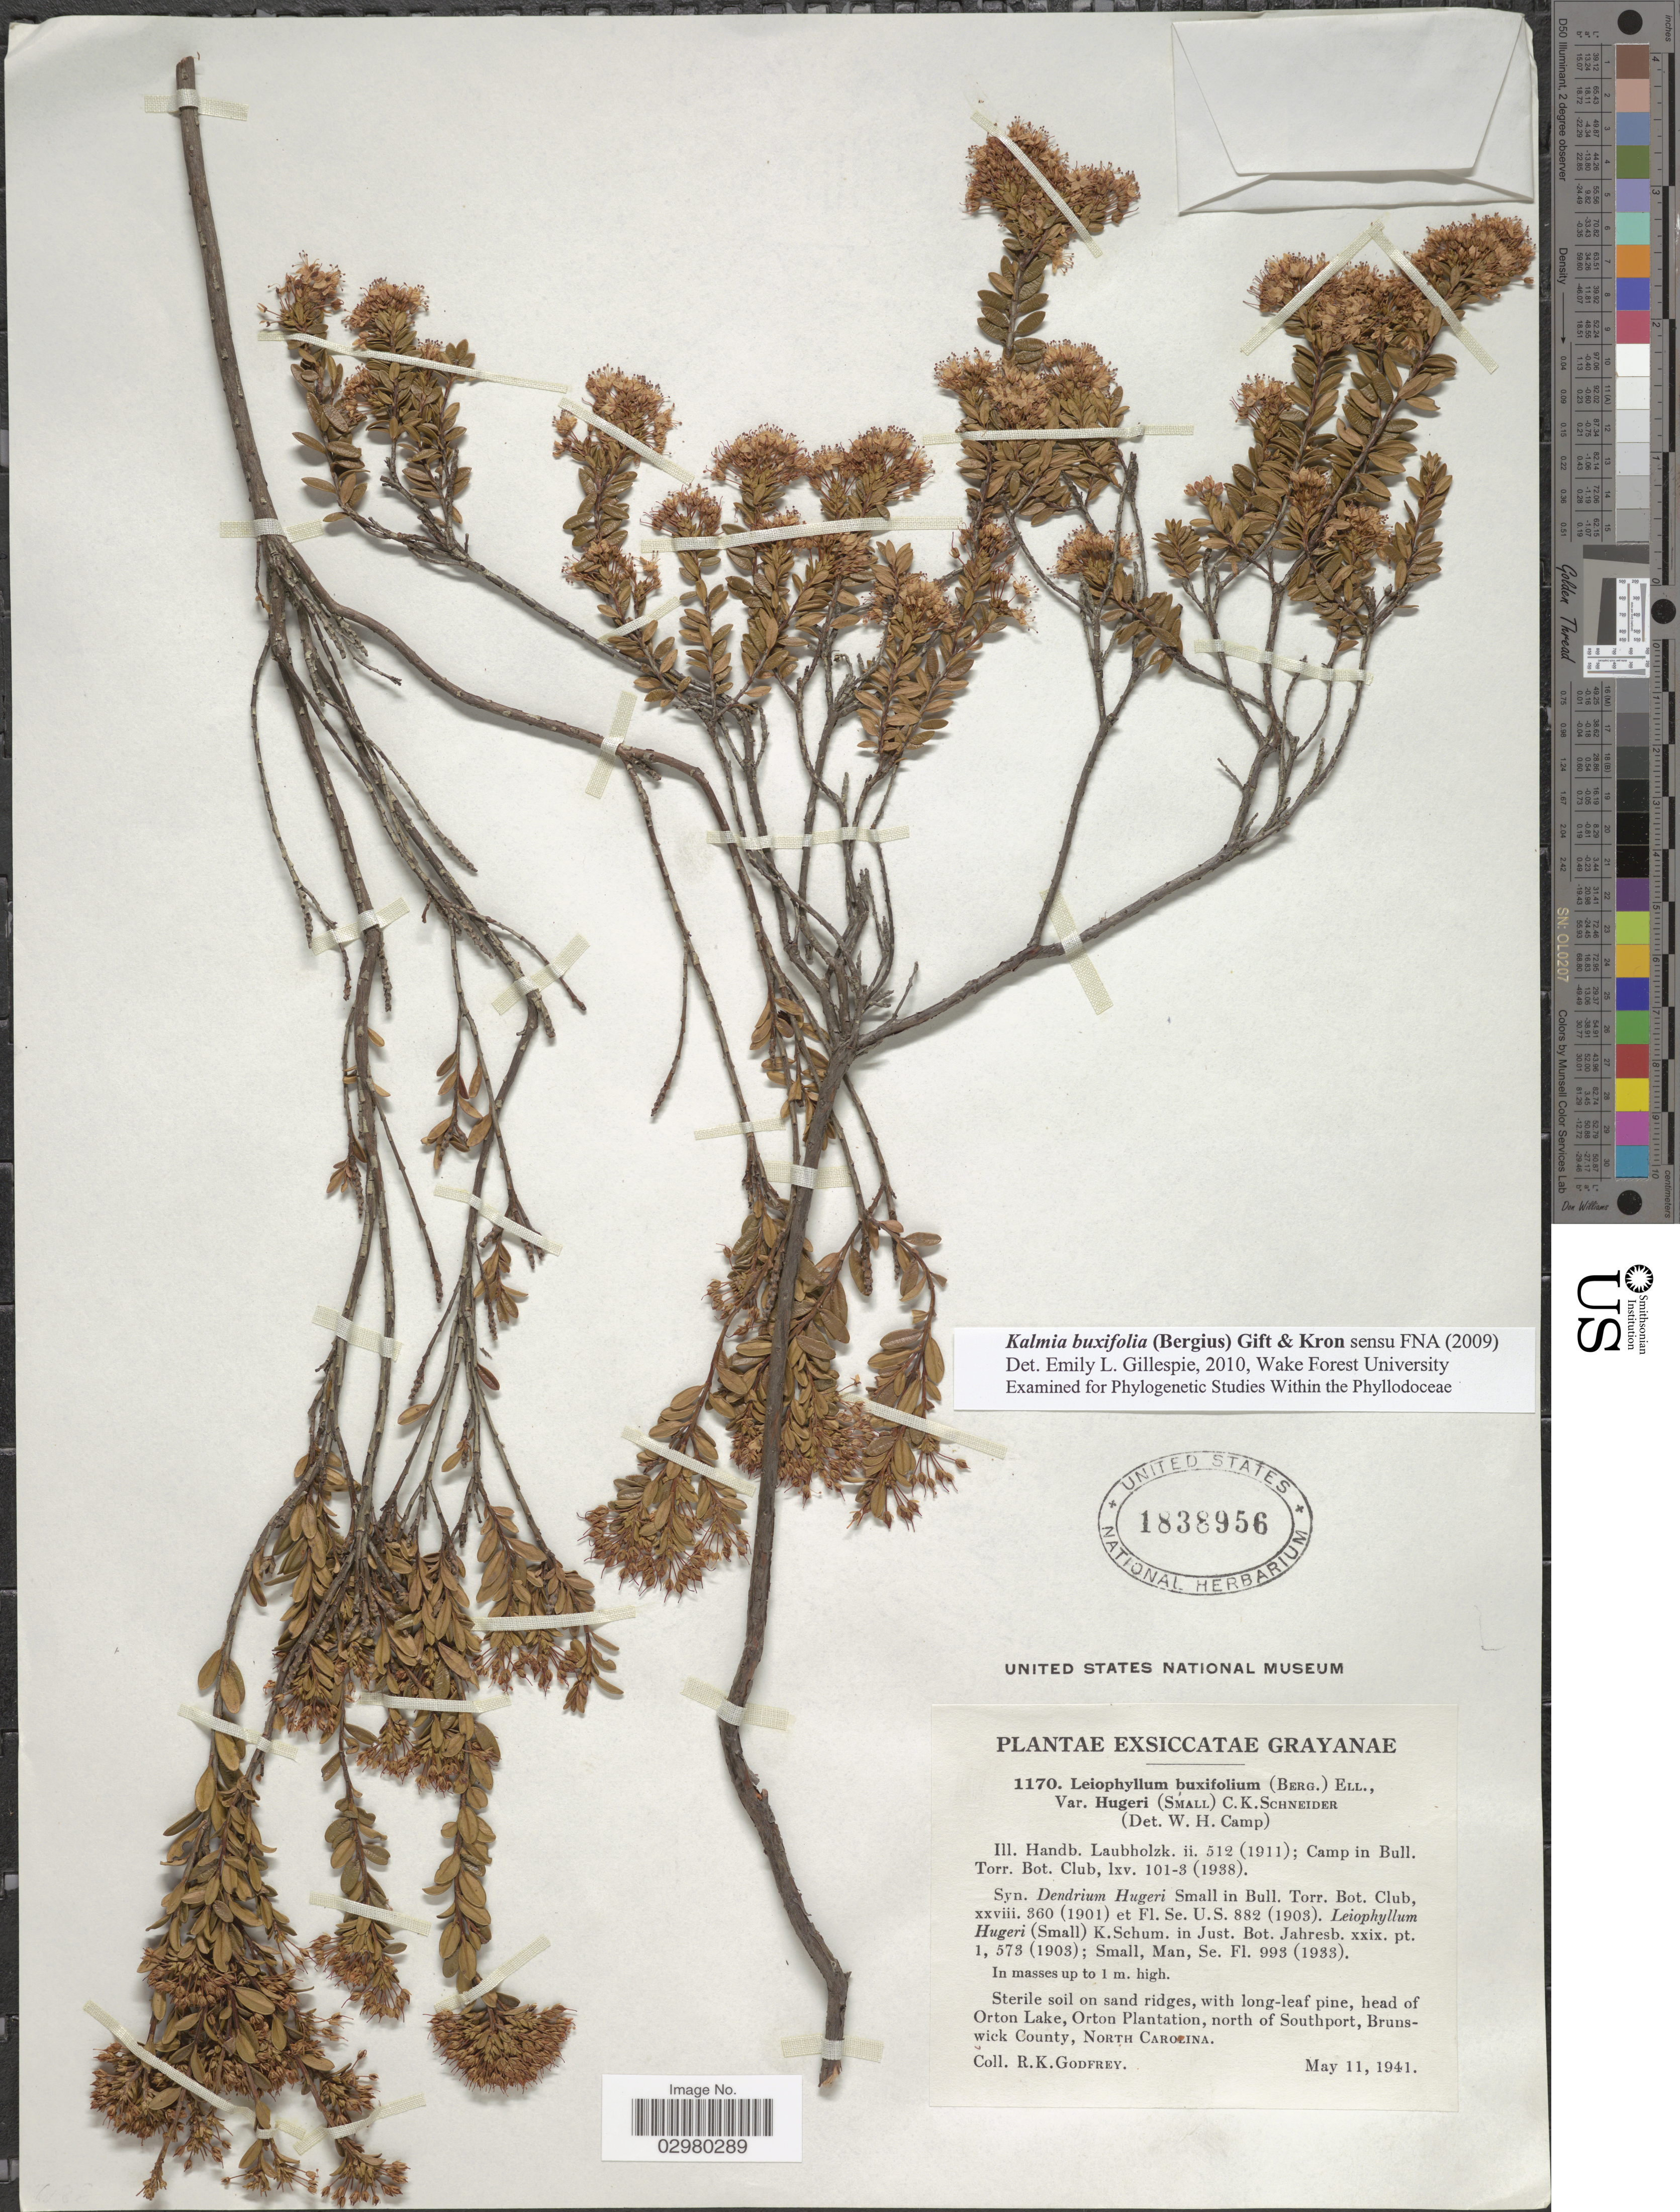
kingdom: Plantae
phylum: Tracheophyta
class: Magnoliopsida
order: Ericales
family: Ericaceae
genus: Leiophyllum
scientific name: Leiophyllum buxifolium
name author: (Bergius) Elliott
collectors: R. K. Godfrey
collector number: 1170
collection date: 1941-05-11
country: United States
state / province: North Carolina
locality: Head of Orton Lake, Orton Plantations, north of Southport, Brunswick County.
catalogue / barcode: US 1838956